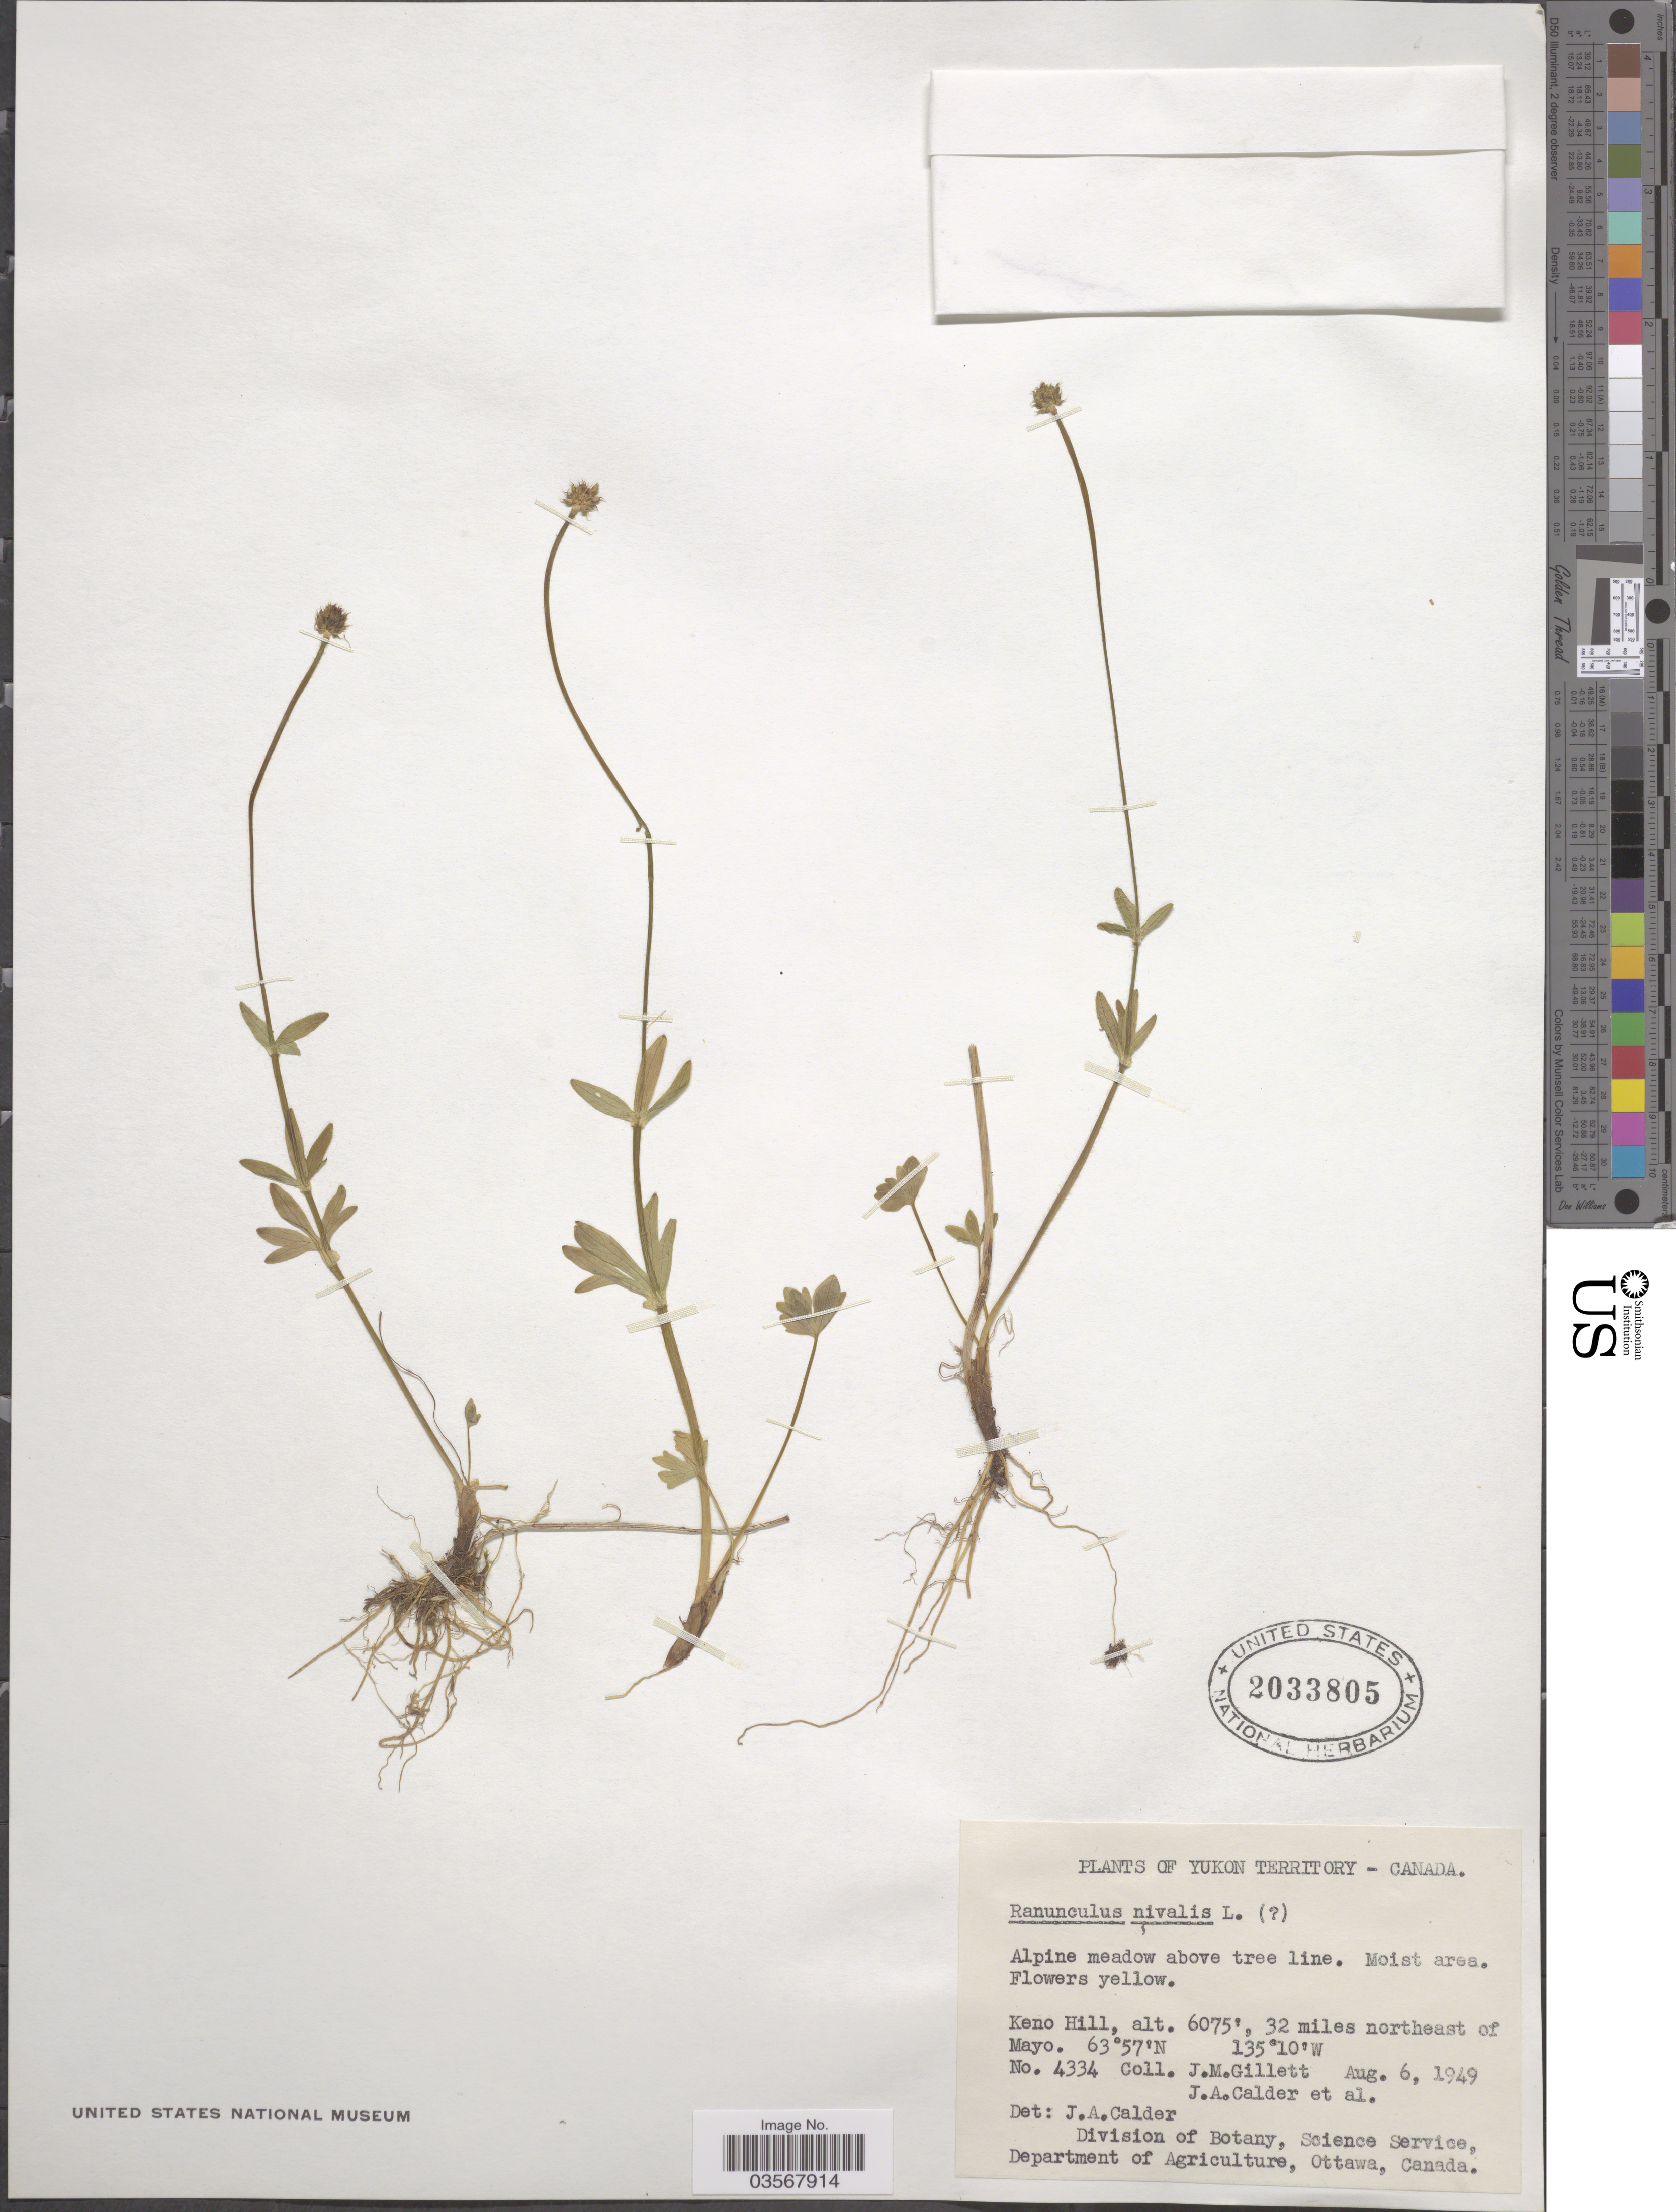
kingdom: Plantae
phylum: Tracheophyta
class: Magnoliopsida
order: Ranunculales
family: Ranunculaceae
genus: Ranunculus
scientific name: Ranunculus nivalis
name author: L.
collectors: J. M. Gillett, J. A. Calder & et al.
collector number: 4334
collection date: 1949-08-06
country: Canada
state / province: Yukon Territory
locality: Keno Hill, 32 miles northeast of Mayo.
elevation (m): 1852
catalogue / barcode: US 2033805